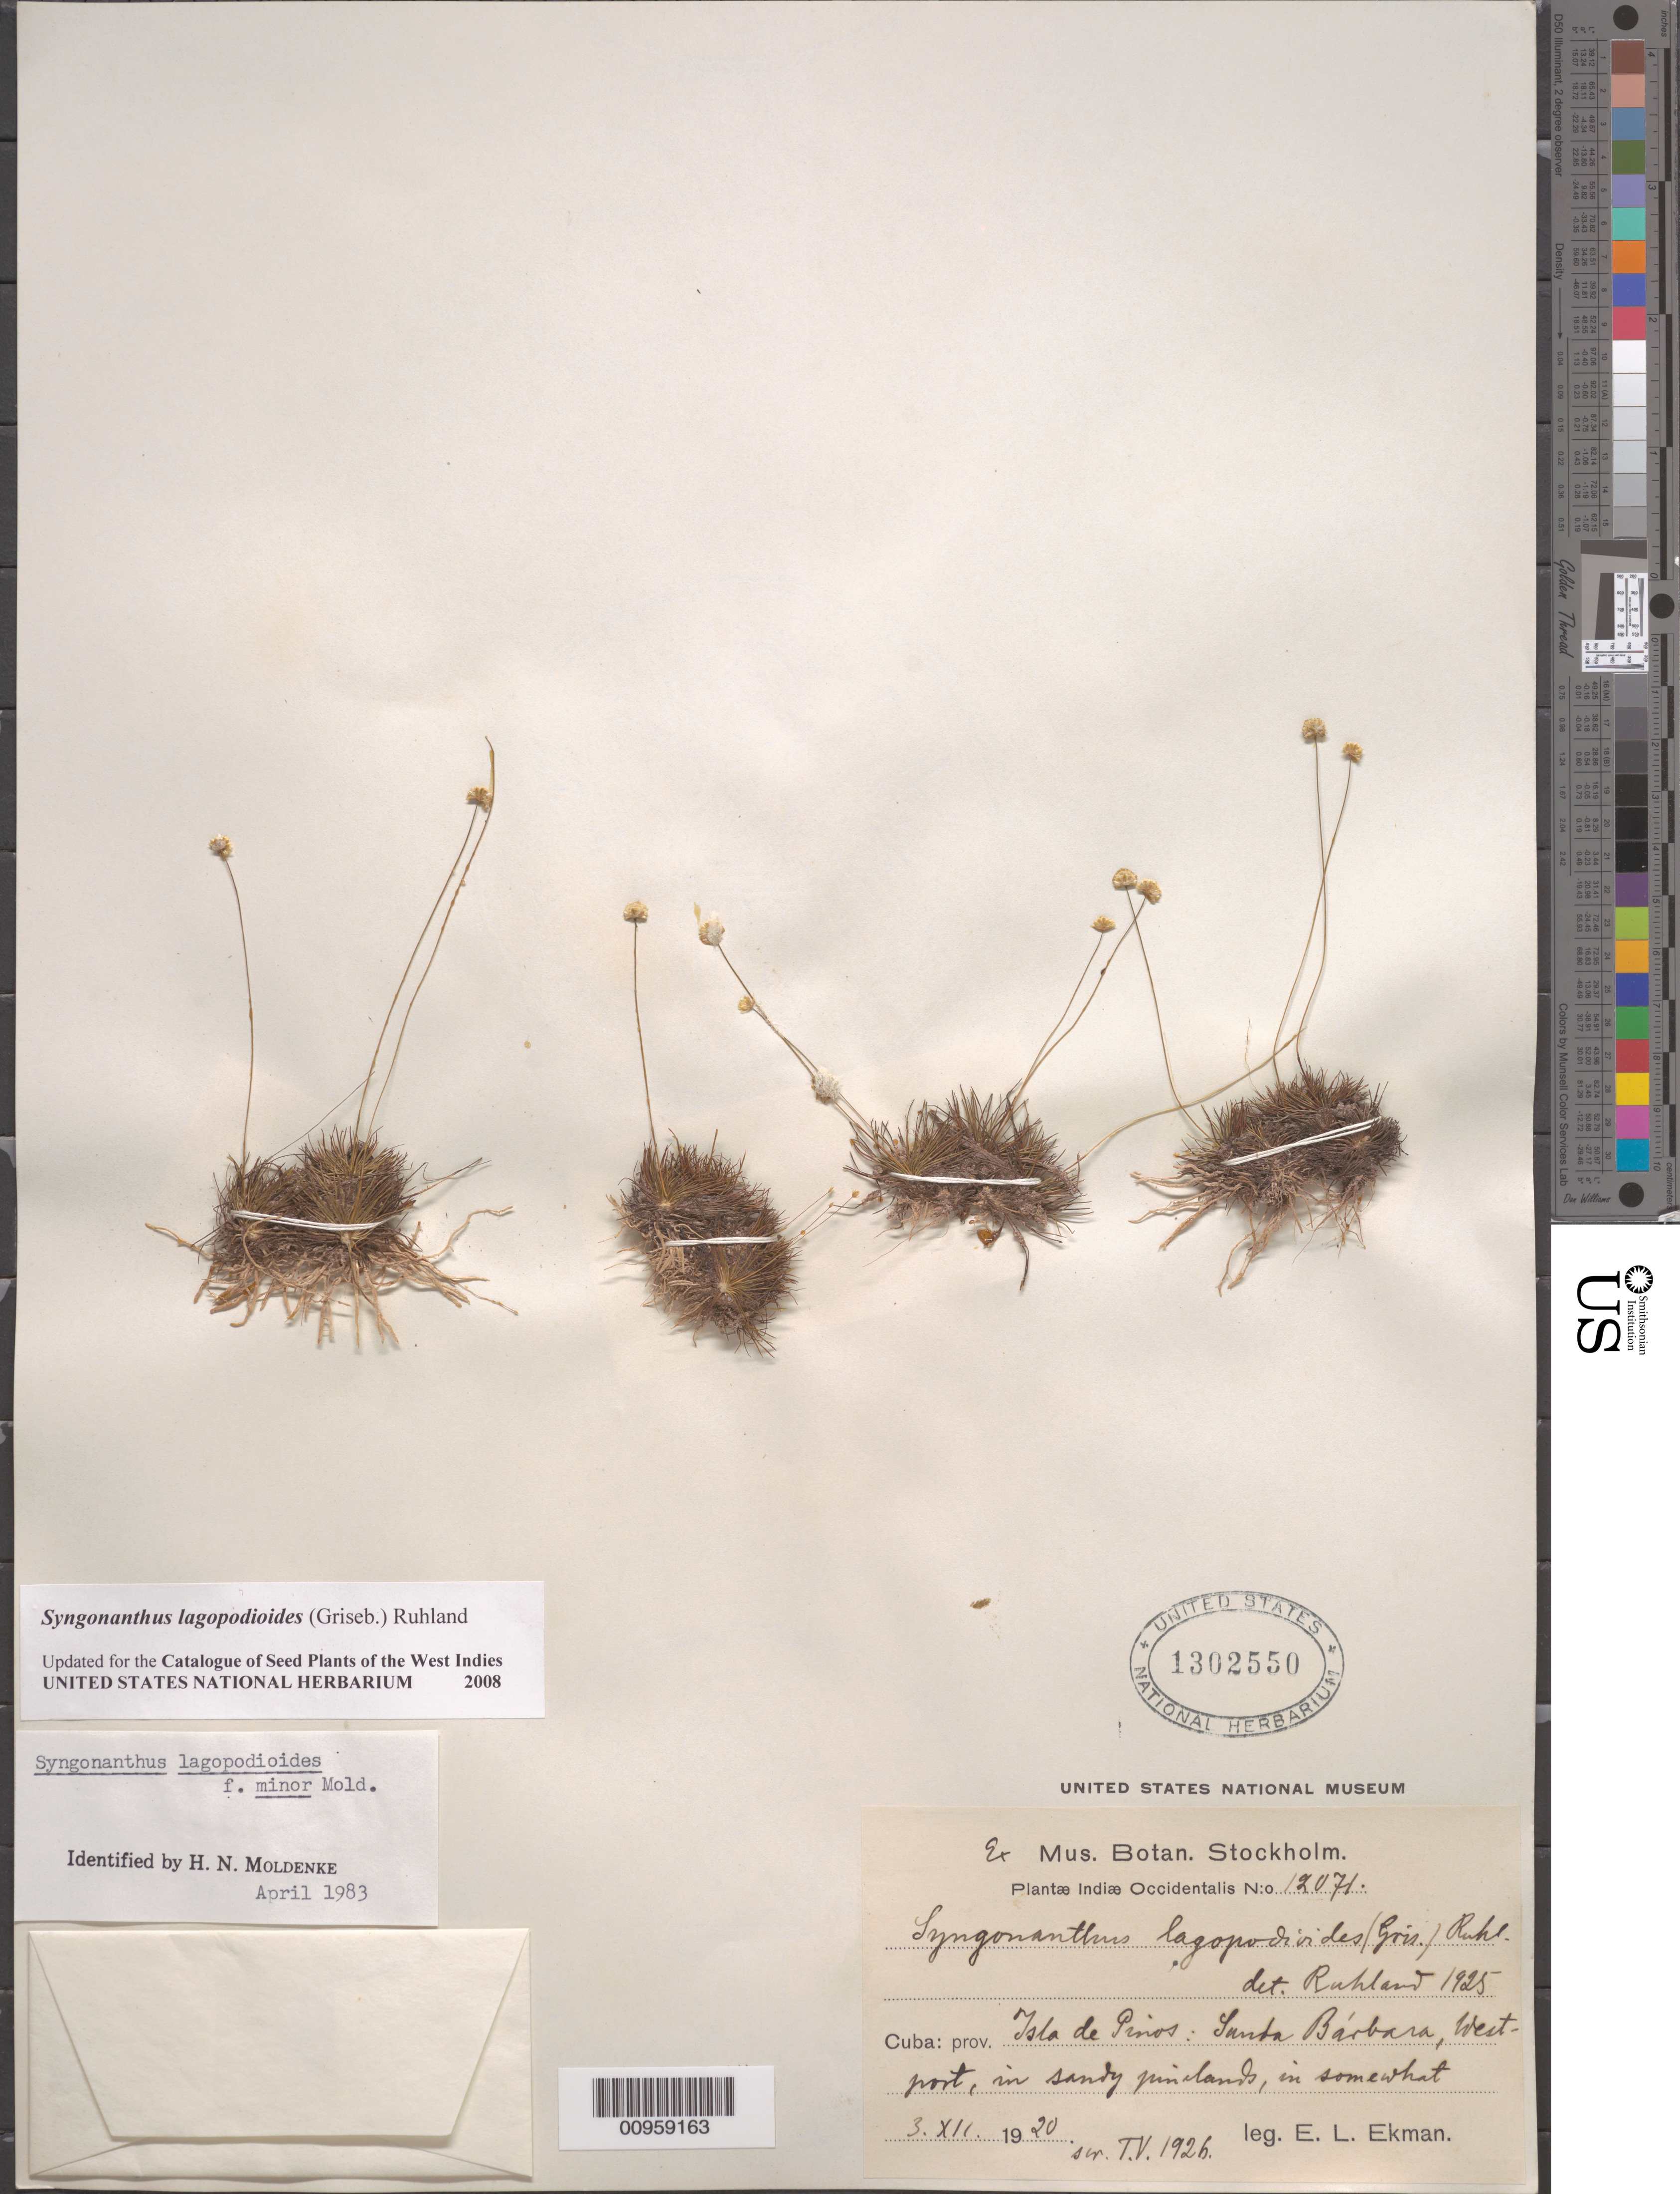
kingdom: Plantae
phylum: Tracheophyta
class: Liliopsida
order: Poales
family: Eriocaulaceae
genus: Syngonanthus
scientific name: Syngonanthus lagopodioides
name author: (Griseb.) Ruhland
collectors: E. L. Ekman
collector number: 12071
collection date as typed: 03 Dec 1920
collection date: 1920-12-03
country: Cuba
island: Isla de la Juventud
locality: Isle of Pines, Santa Bárbara, Westport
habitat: In sandy pinelands, somewhat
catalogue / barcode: US 1302550